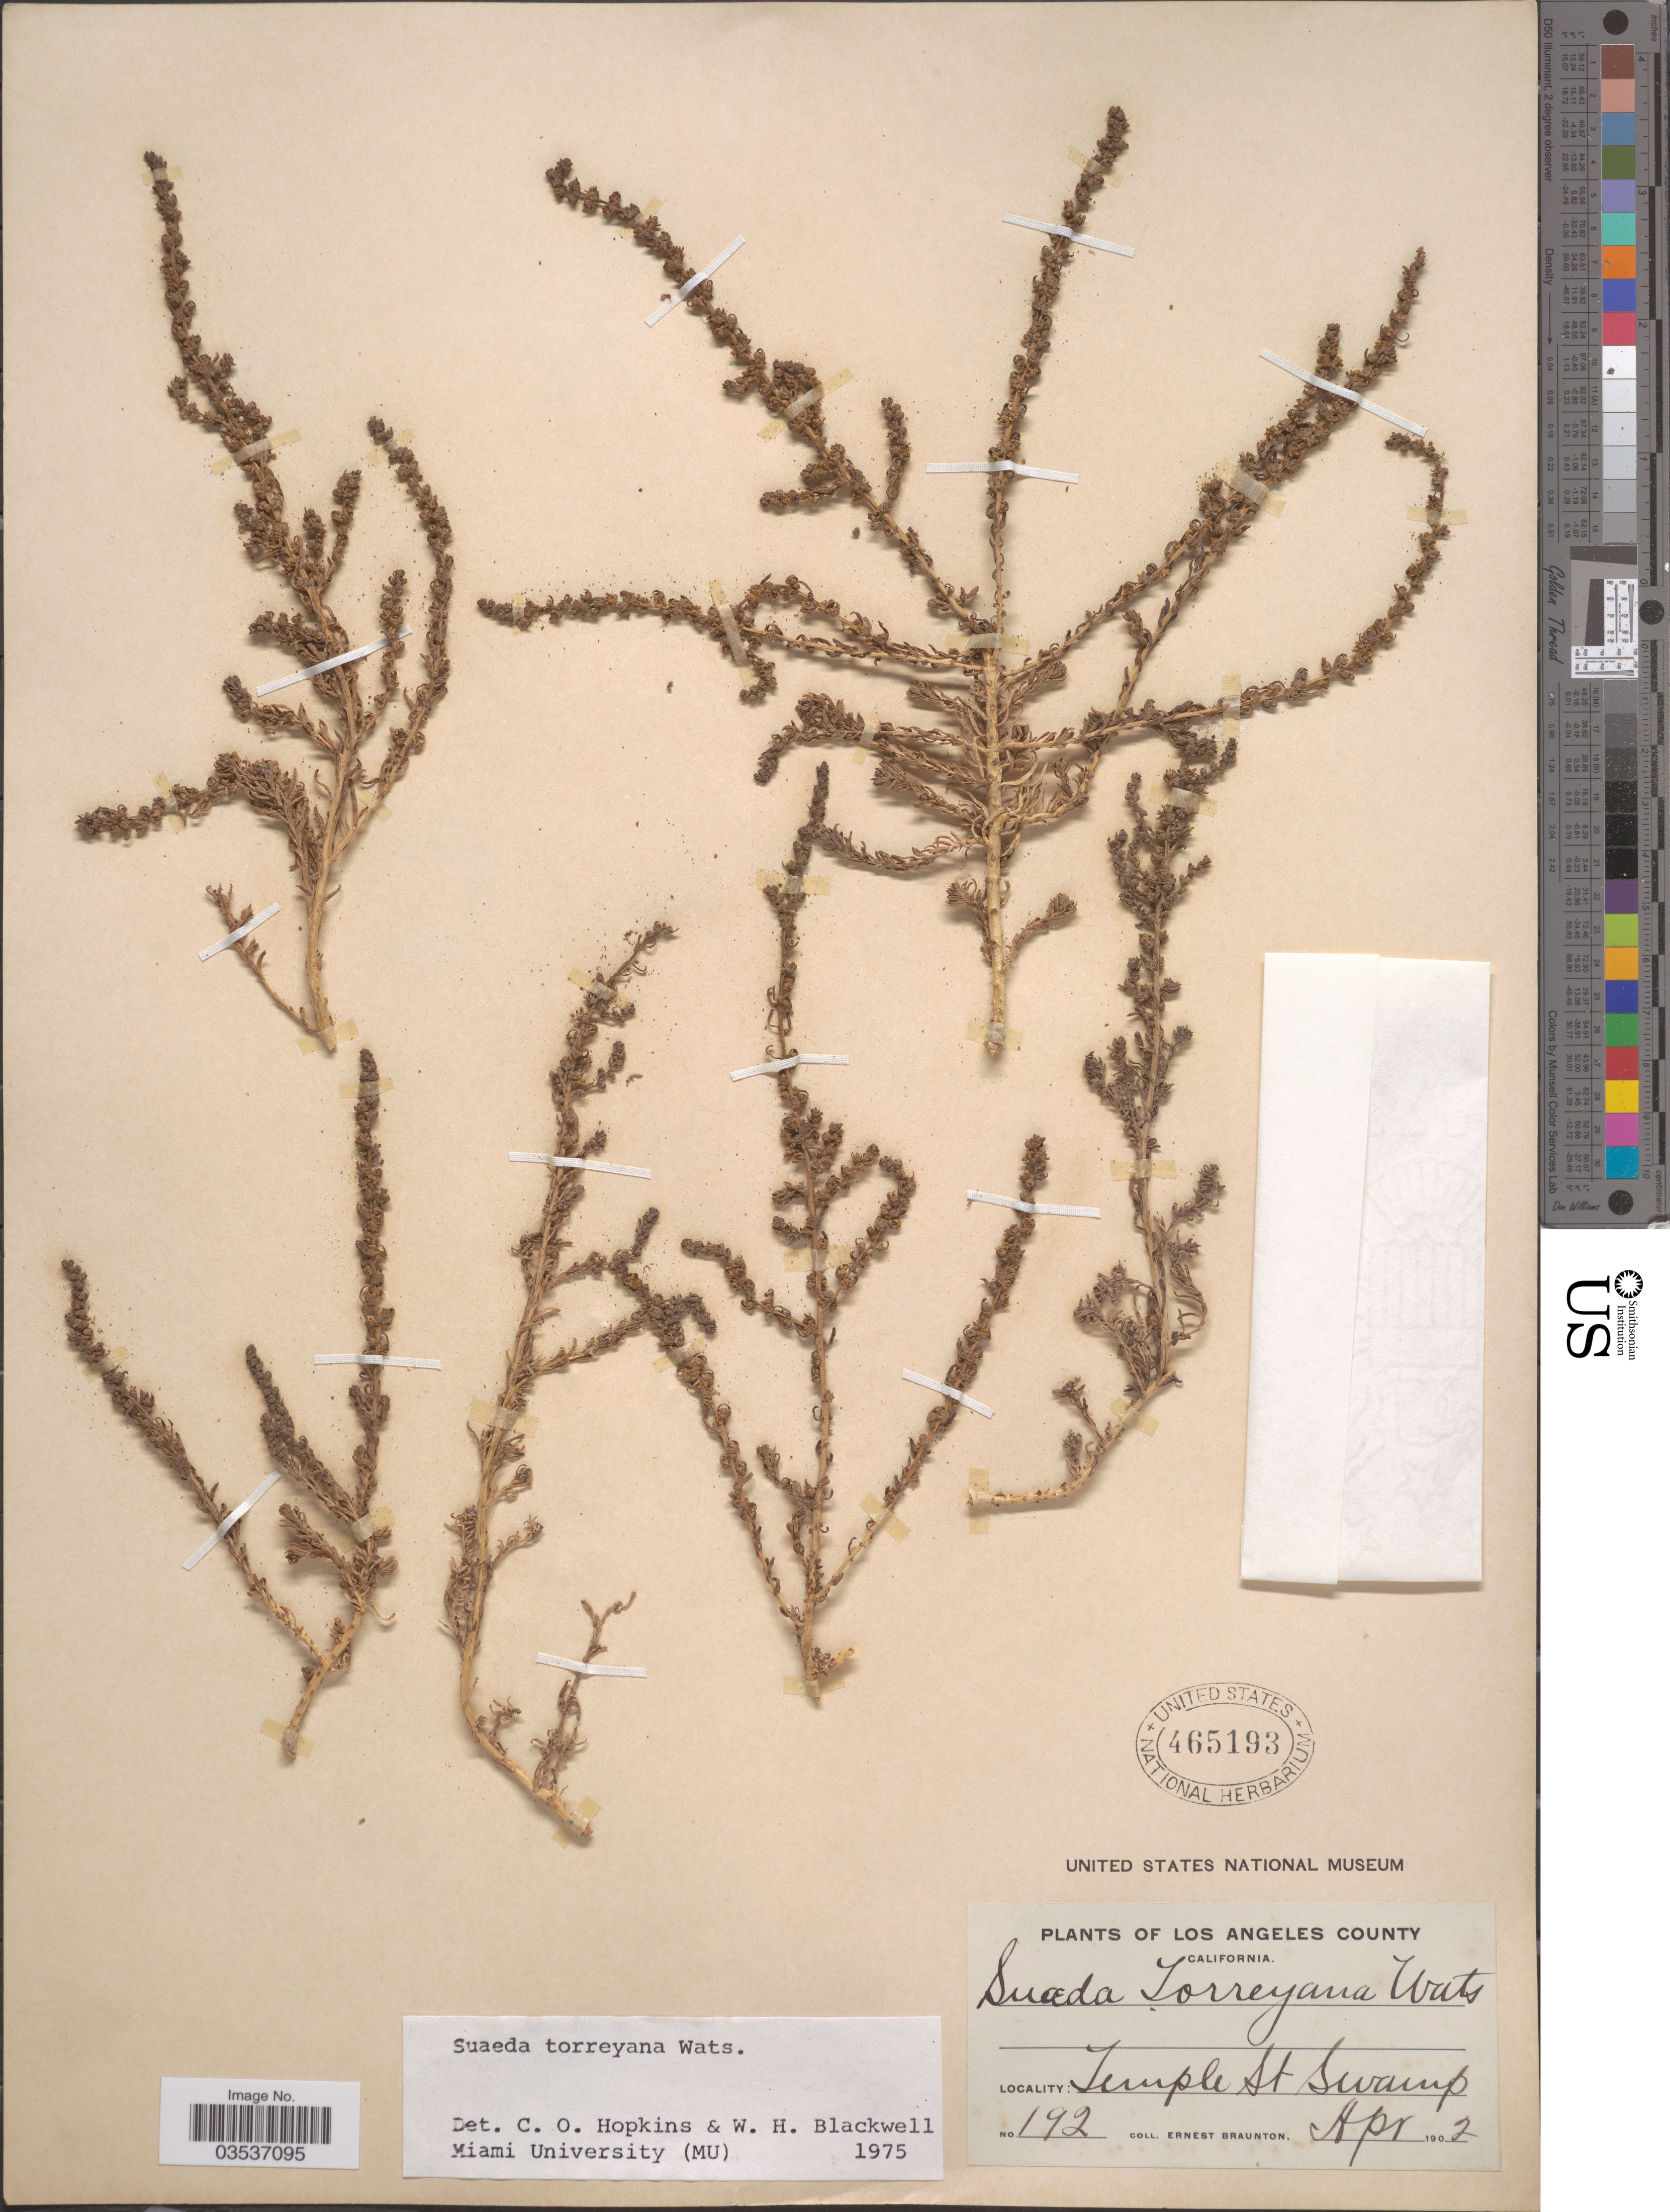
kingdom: Plantae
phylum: Tracheophyta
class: Magnoliopsida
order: Caryophyllales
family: Amaranthaceae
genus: Suaeda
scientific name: Suaeda torreyana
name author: S. Watson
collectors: E. Braunton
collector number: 192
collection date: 1902-04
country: United States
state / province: California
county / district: Los Angeles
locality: Los Angeles County, Temple St Swamp.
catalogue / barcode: US 465193